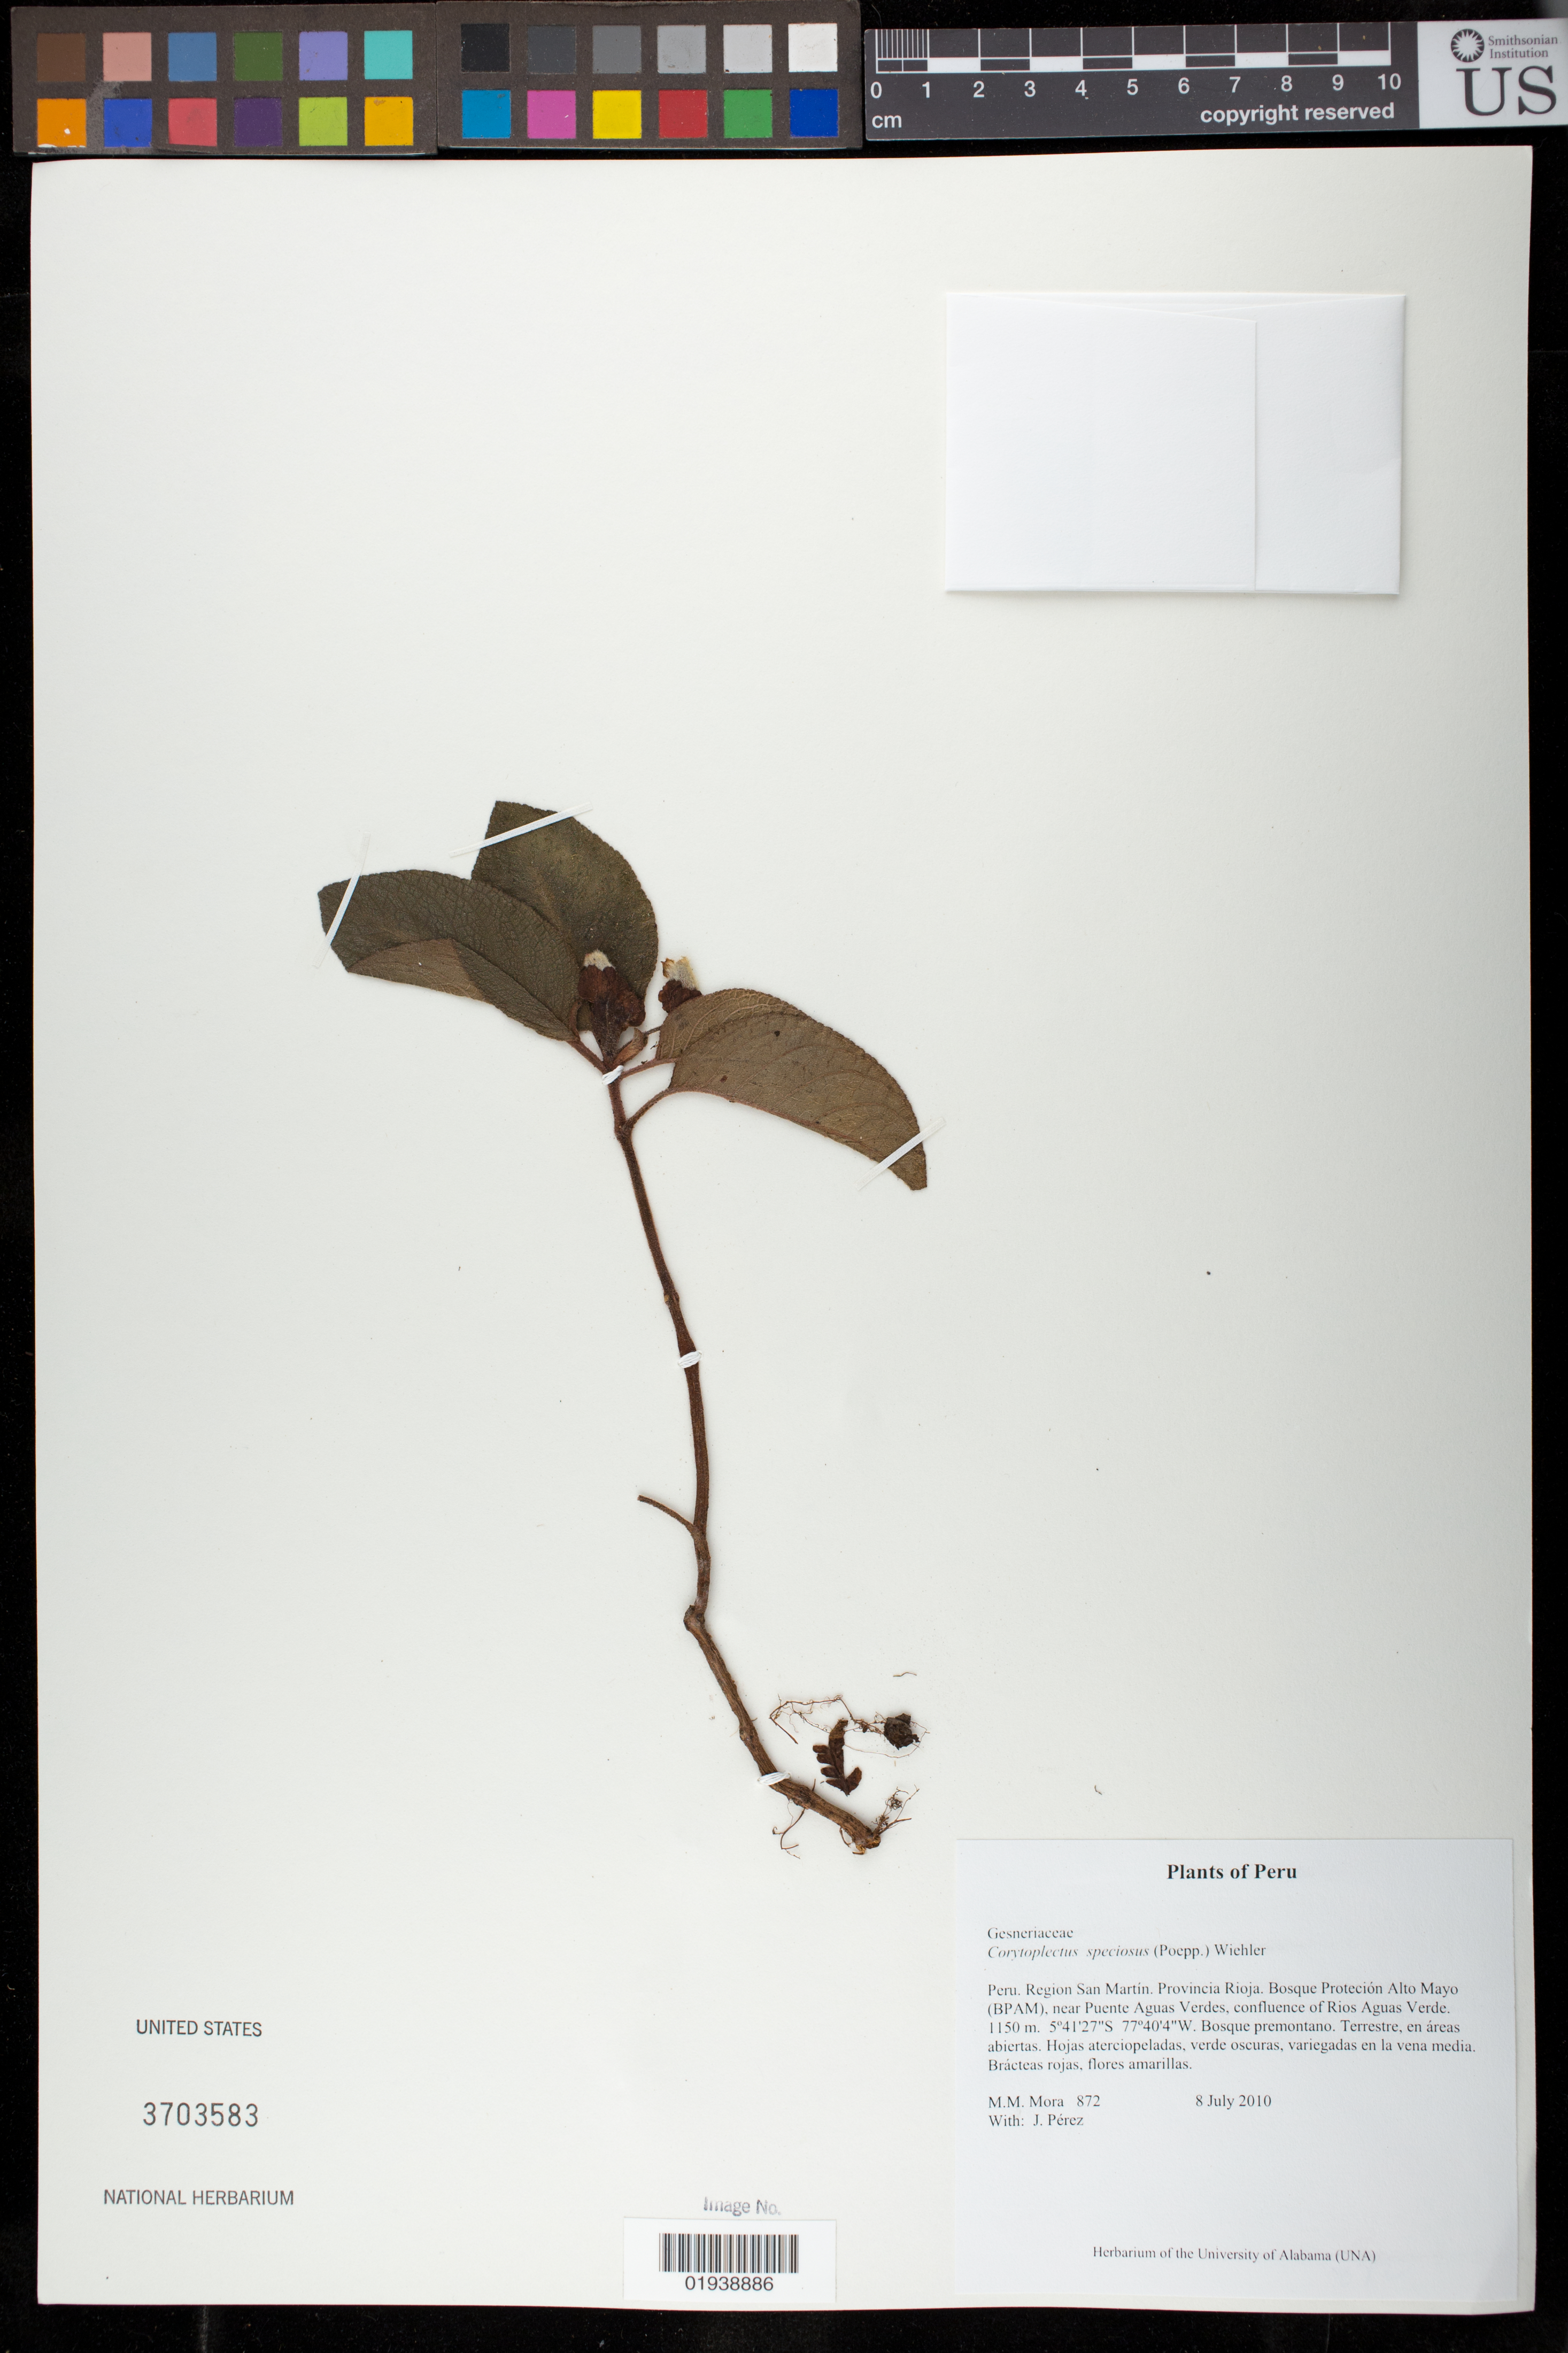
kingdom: Plantae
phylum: Tracheophyta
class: Magnoliopsida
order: Lamiales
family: Gesneriaceae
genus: Corytoplectus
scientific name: Corytoplectus speciosus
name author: (Poepp.) Wiehler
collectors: M. M. Mora & J. Perez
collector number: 872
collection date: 2010-07-08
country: Peru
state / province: San Martín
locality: Provincia Rioja. Bosque Protecion Alto Mayo (BPAM) near Puente Aguas Verdes, confluence of Rios A.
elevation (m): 1150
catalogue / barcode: US 3703583